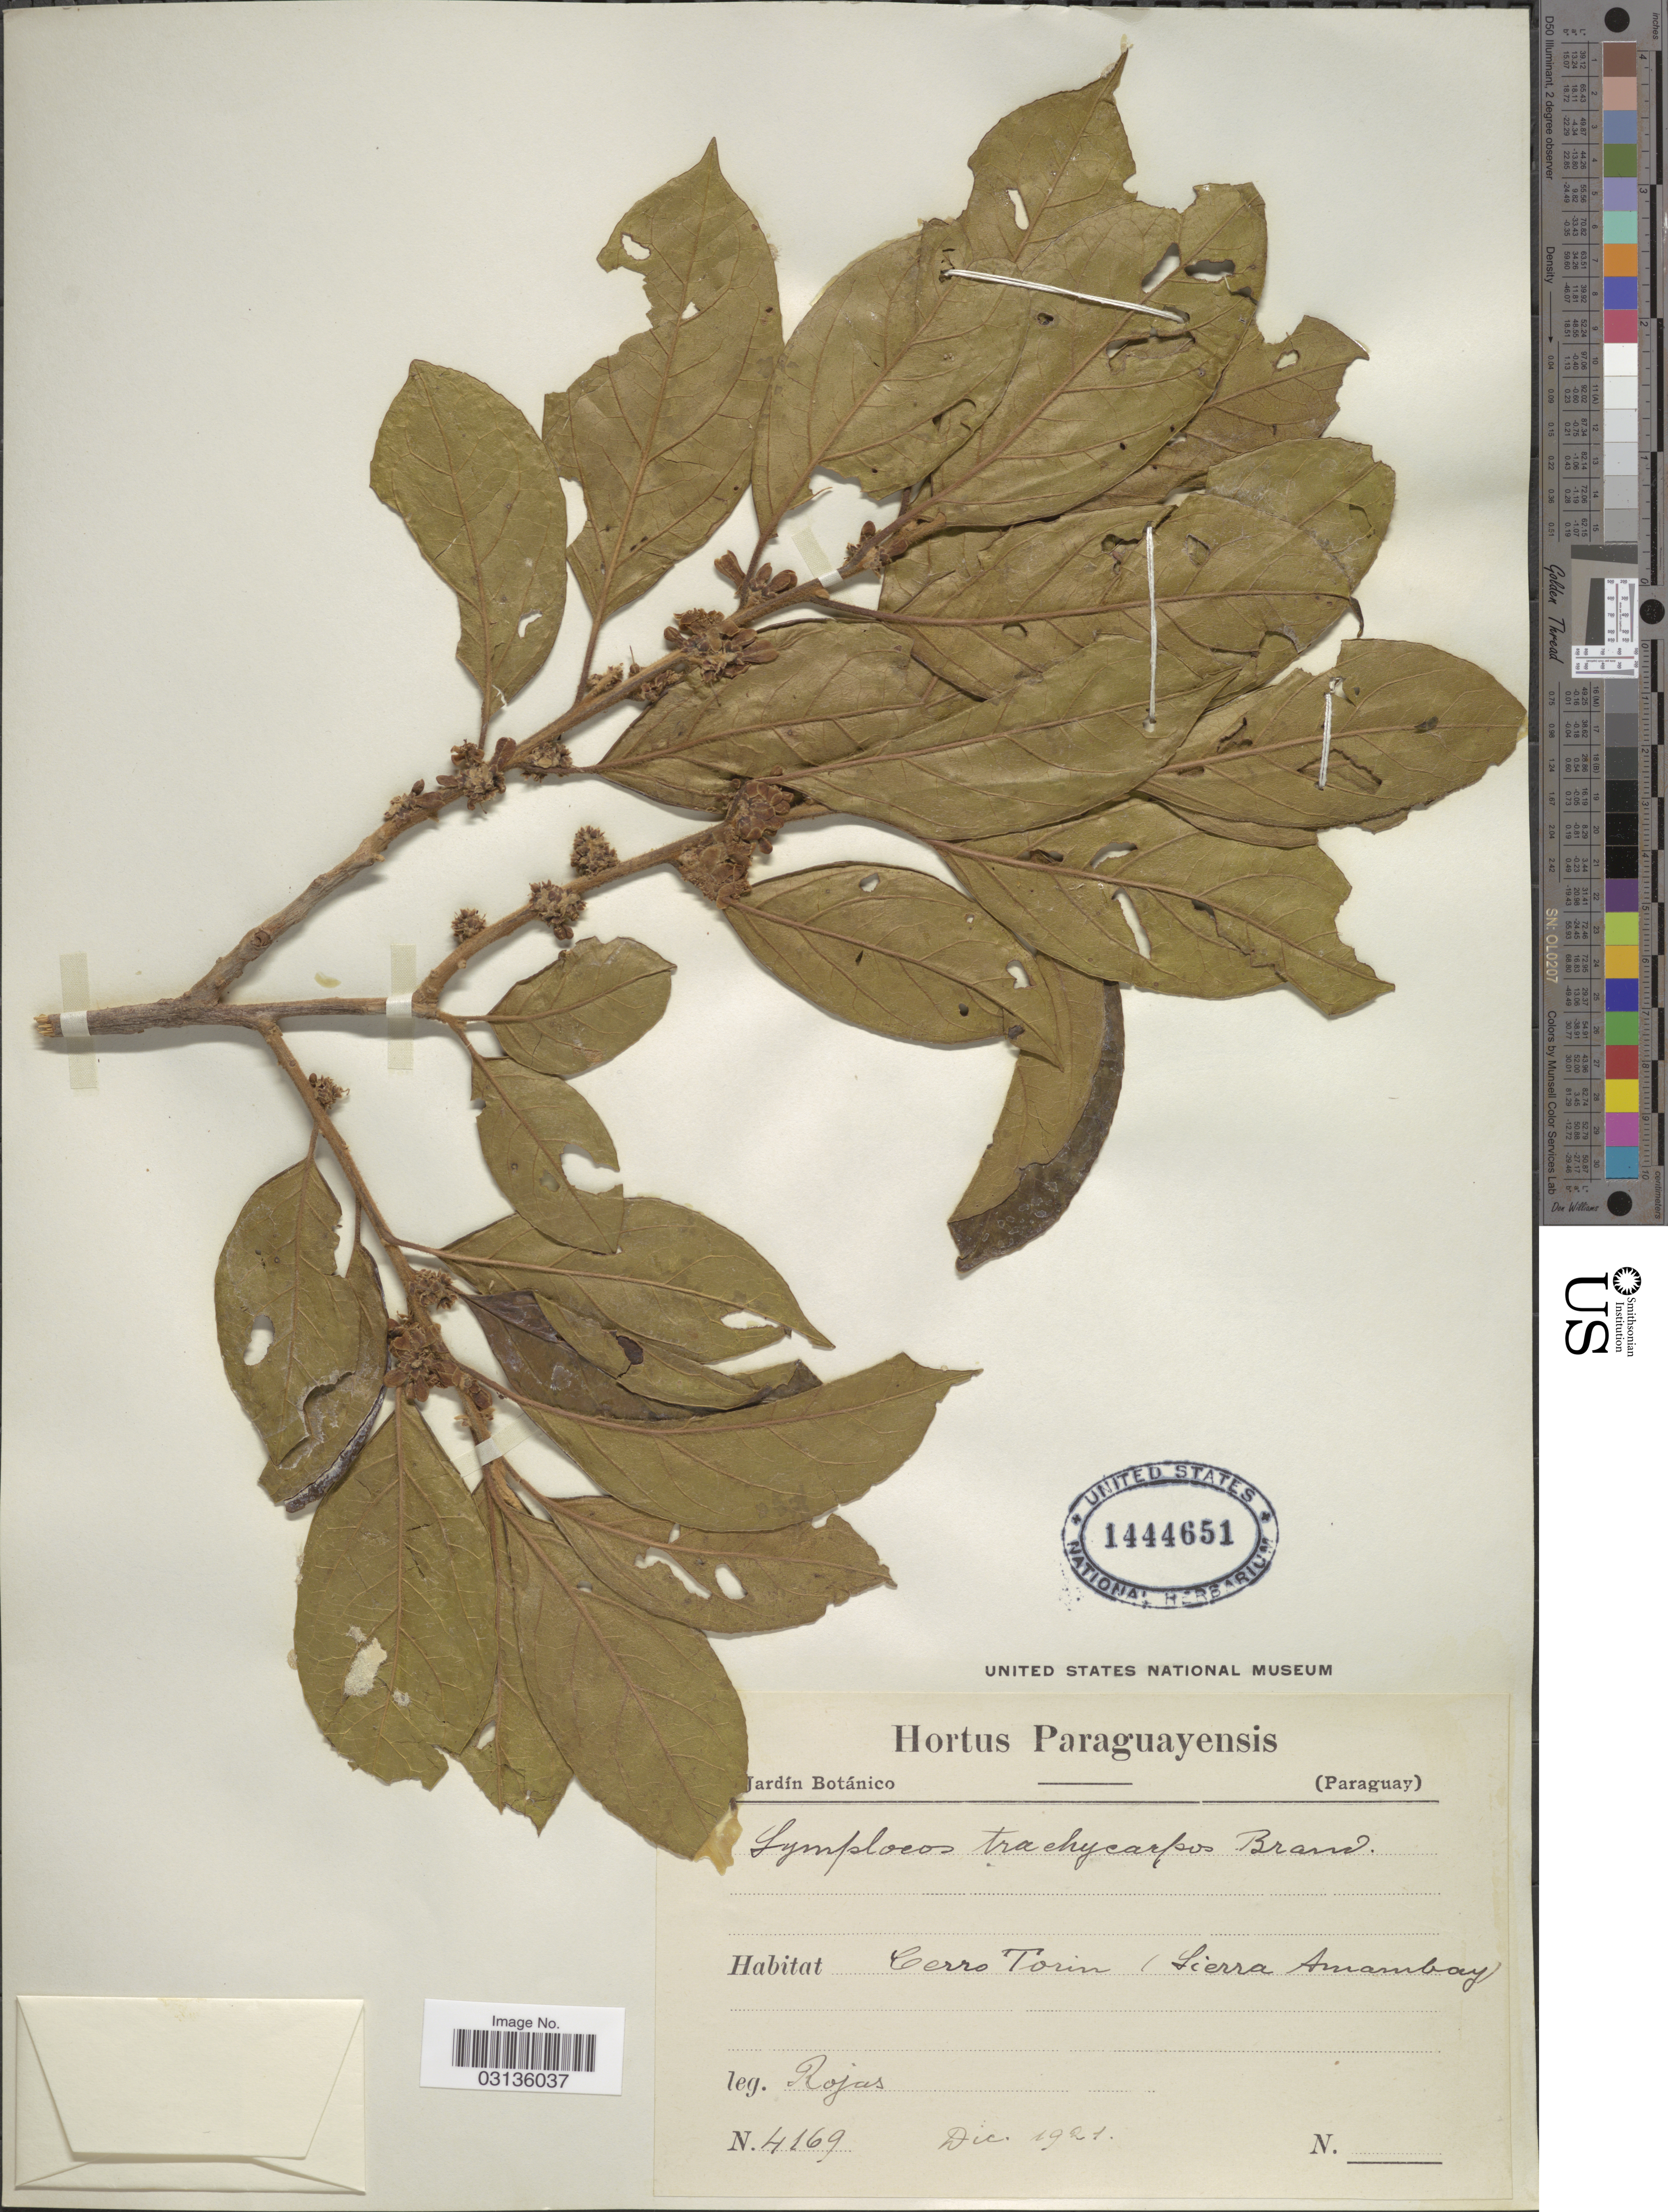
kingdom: Plantae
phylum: Tracheophyta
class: Magnoliopsida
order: Ericales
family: Symplocaceae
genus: Symplocos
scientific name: Symplocos trachycarpa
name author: Brand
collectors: Rojas, --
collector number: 4169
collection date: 1921-12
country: Paraguay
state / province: Amambay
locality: Cerro Torin (Sierra Amambay).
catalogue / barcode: US 1444651